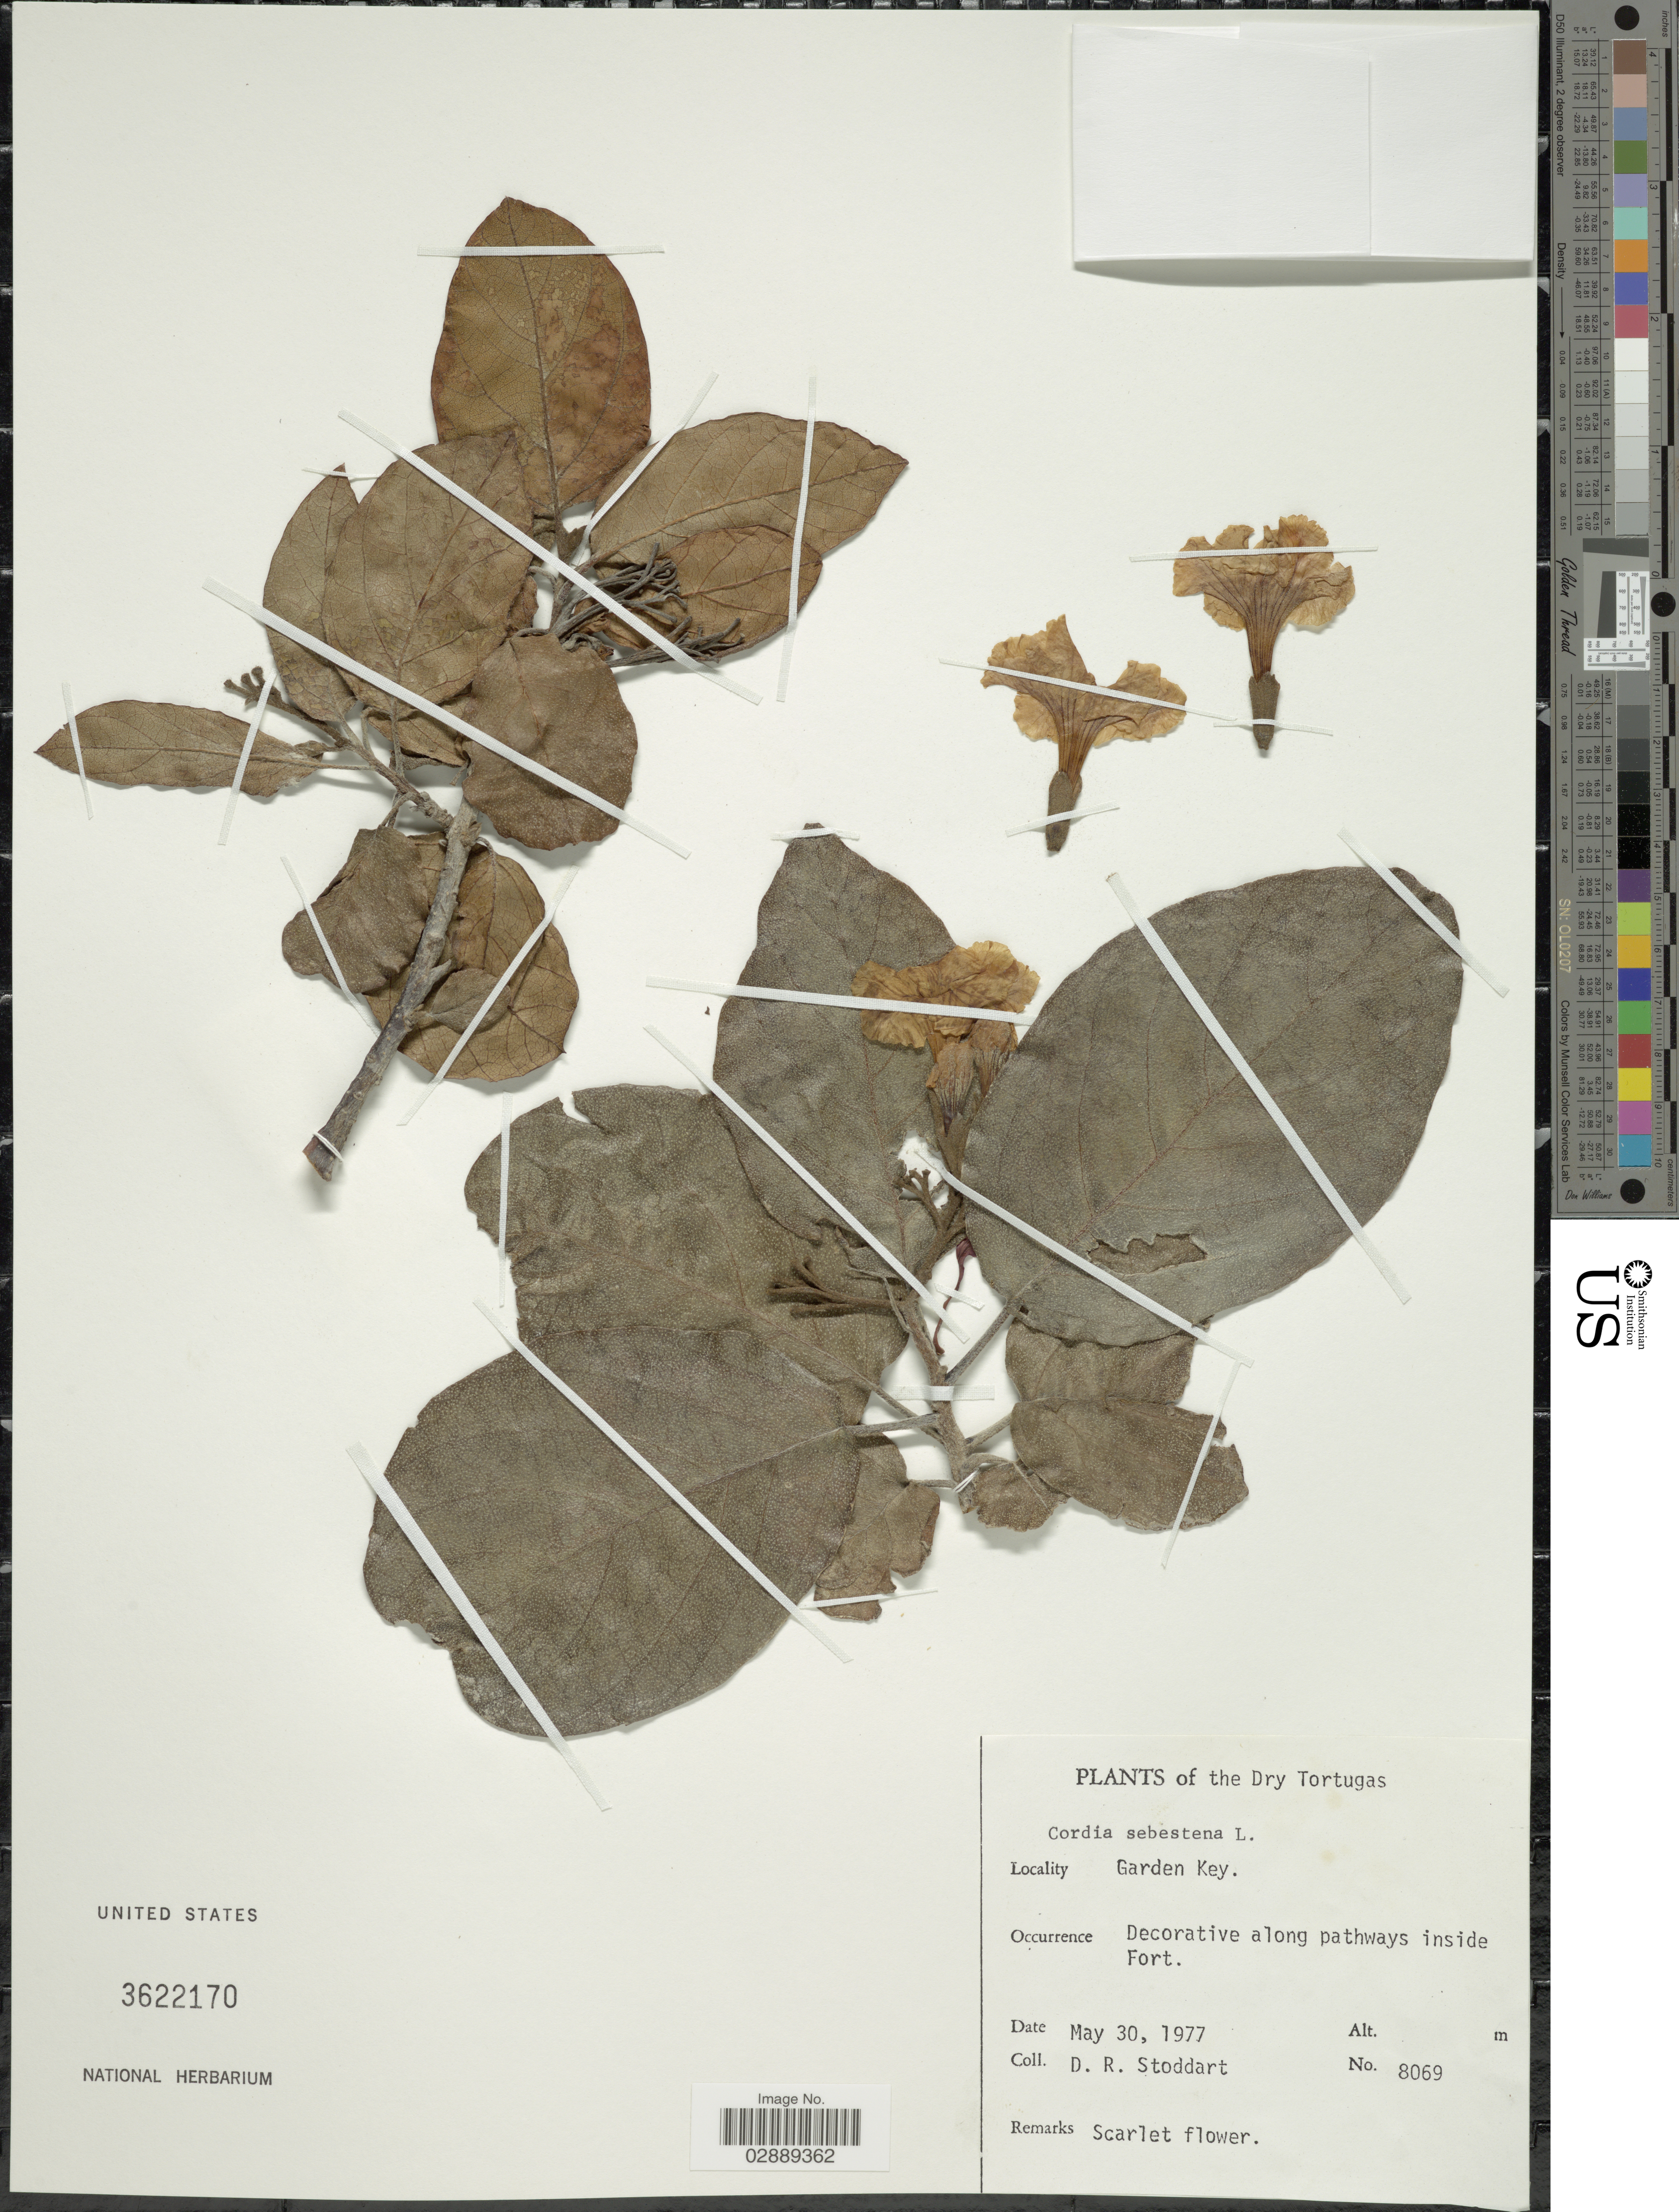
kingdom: Plantae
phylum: Tracheophyta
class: Magnoliopsida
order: Boraginales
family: Cordiaceae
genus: Cordia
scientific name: Cordia sebestena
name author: L.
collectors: D. R. Stoddart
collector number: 8069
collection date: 1977-05-30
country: United States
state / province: Florida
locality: The Dry Tortugas. Garden Key. Decorative along pathways inside Fort.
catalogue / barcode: US 3622170